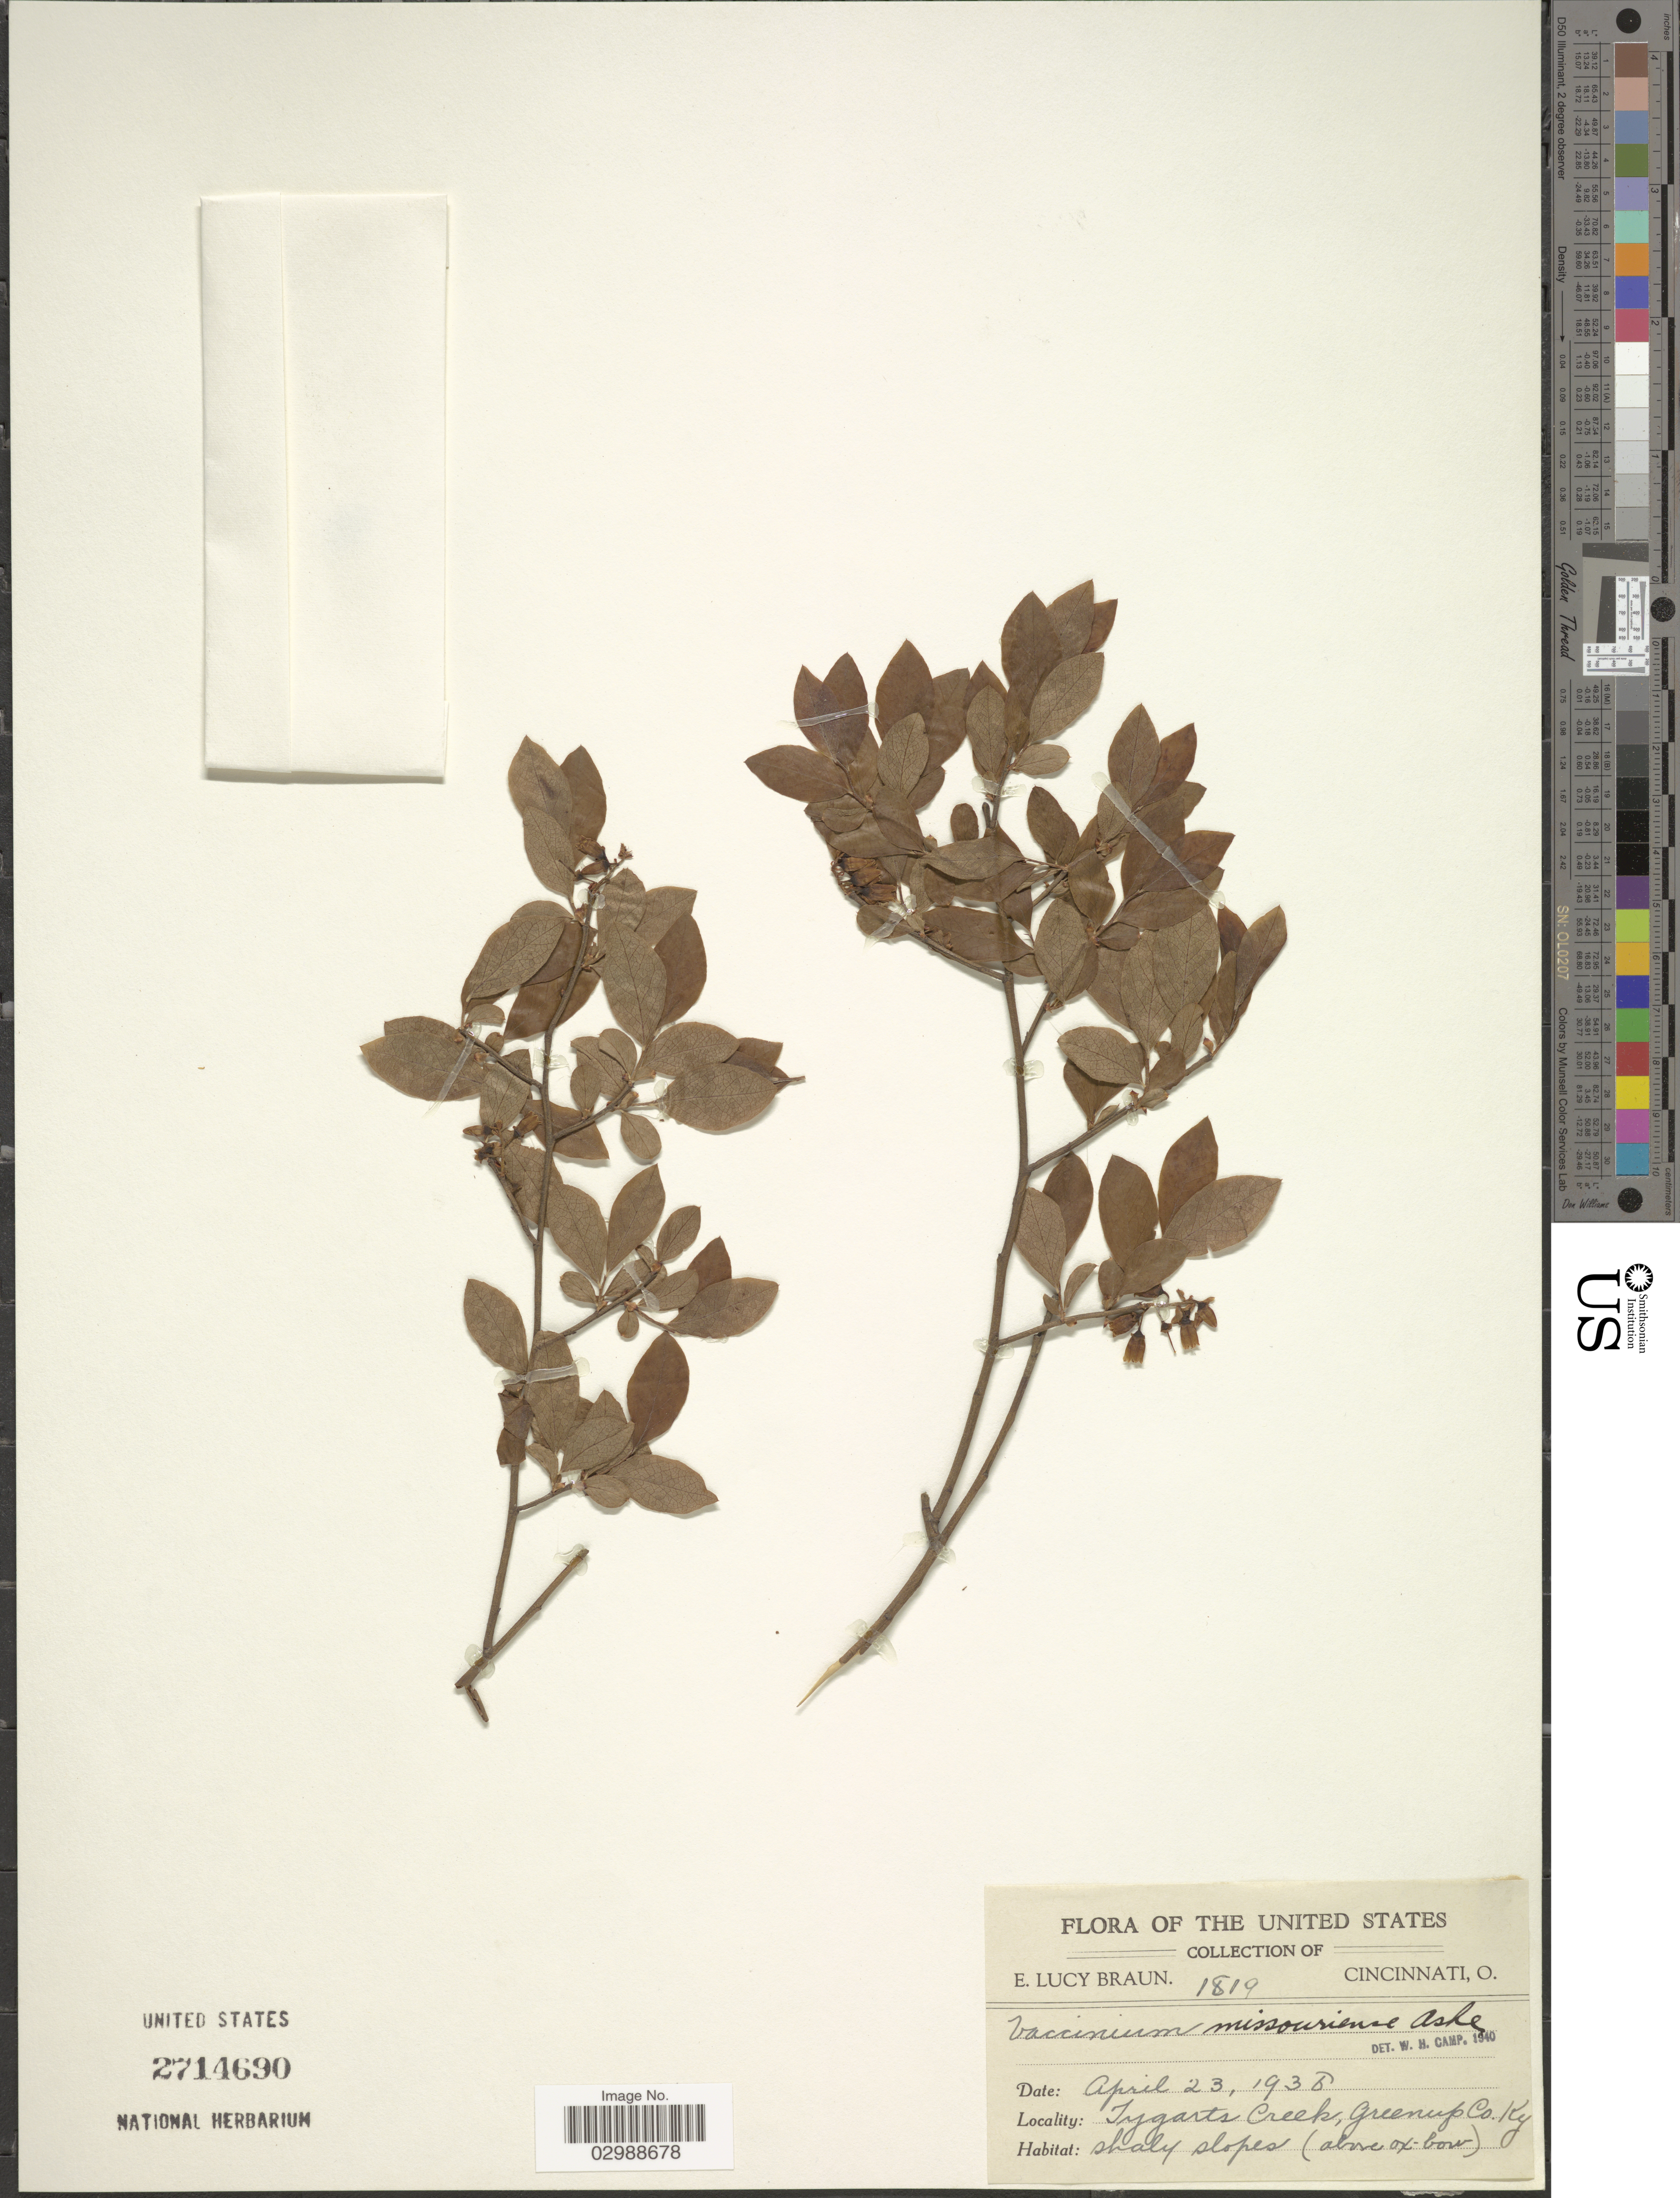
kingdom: Plantae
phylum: Tracheophyta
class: Magnoliopsida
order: Ericales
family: Ericaceae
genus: Vaccinium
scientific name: Vaccinium missouriense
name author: (Ashe) Ashe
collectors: E. L. Braun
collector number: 1819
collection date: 1936-04-23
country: United States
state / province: Kentucky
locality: Tygarts Creek, Greenup Co. Ky.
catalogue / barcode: US 2714690